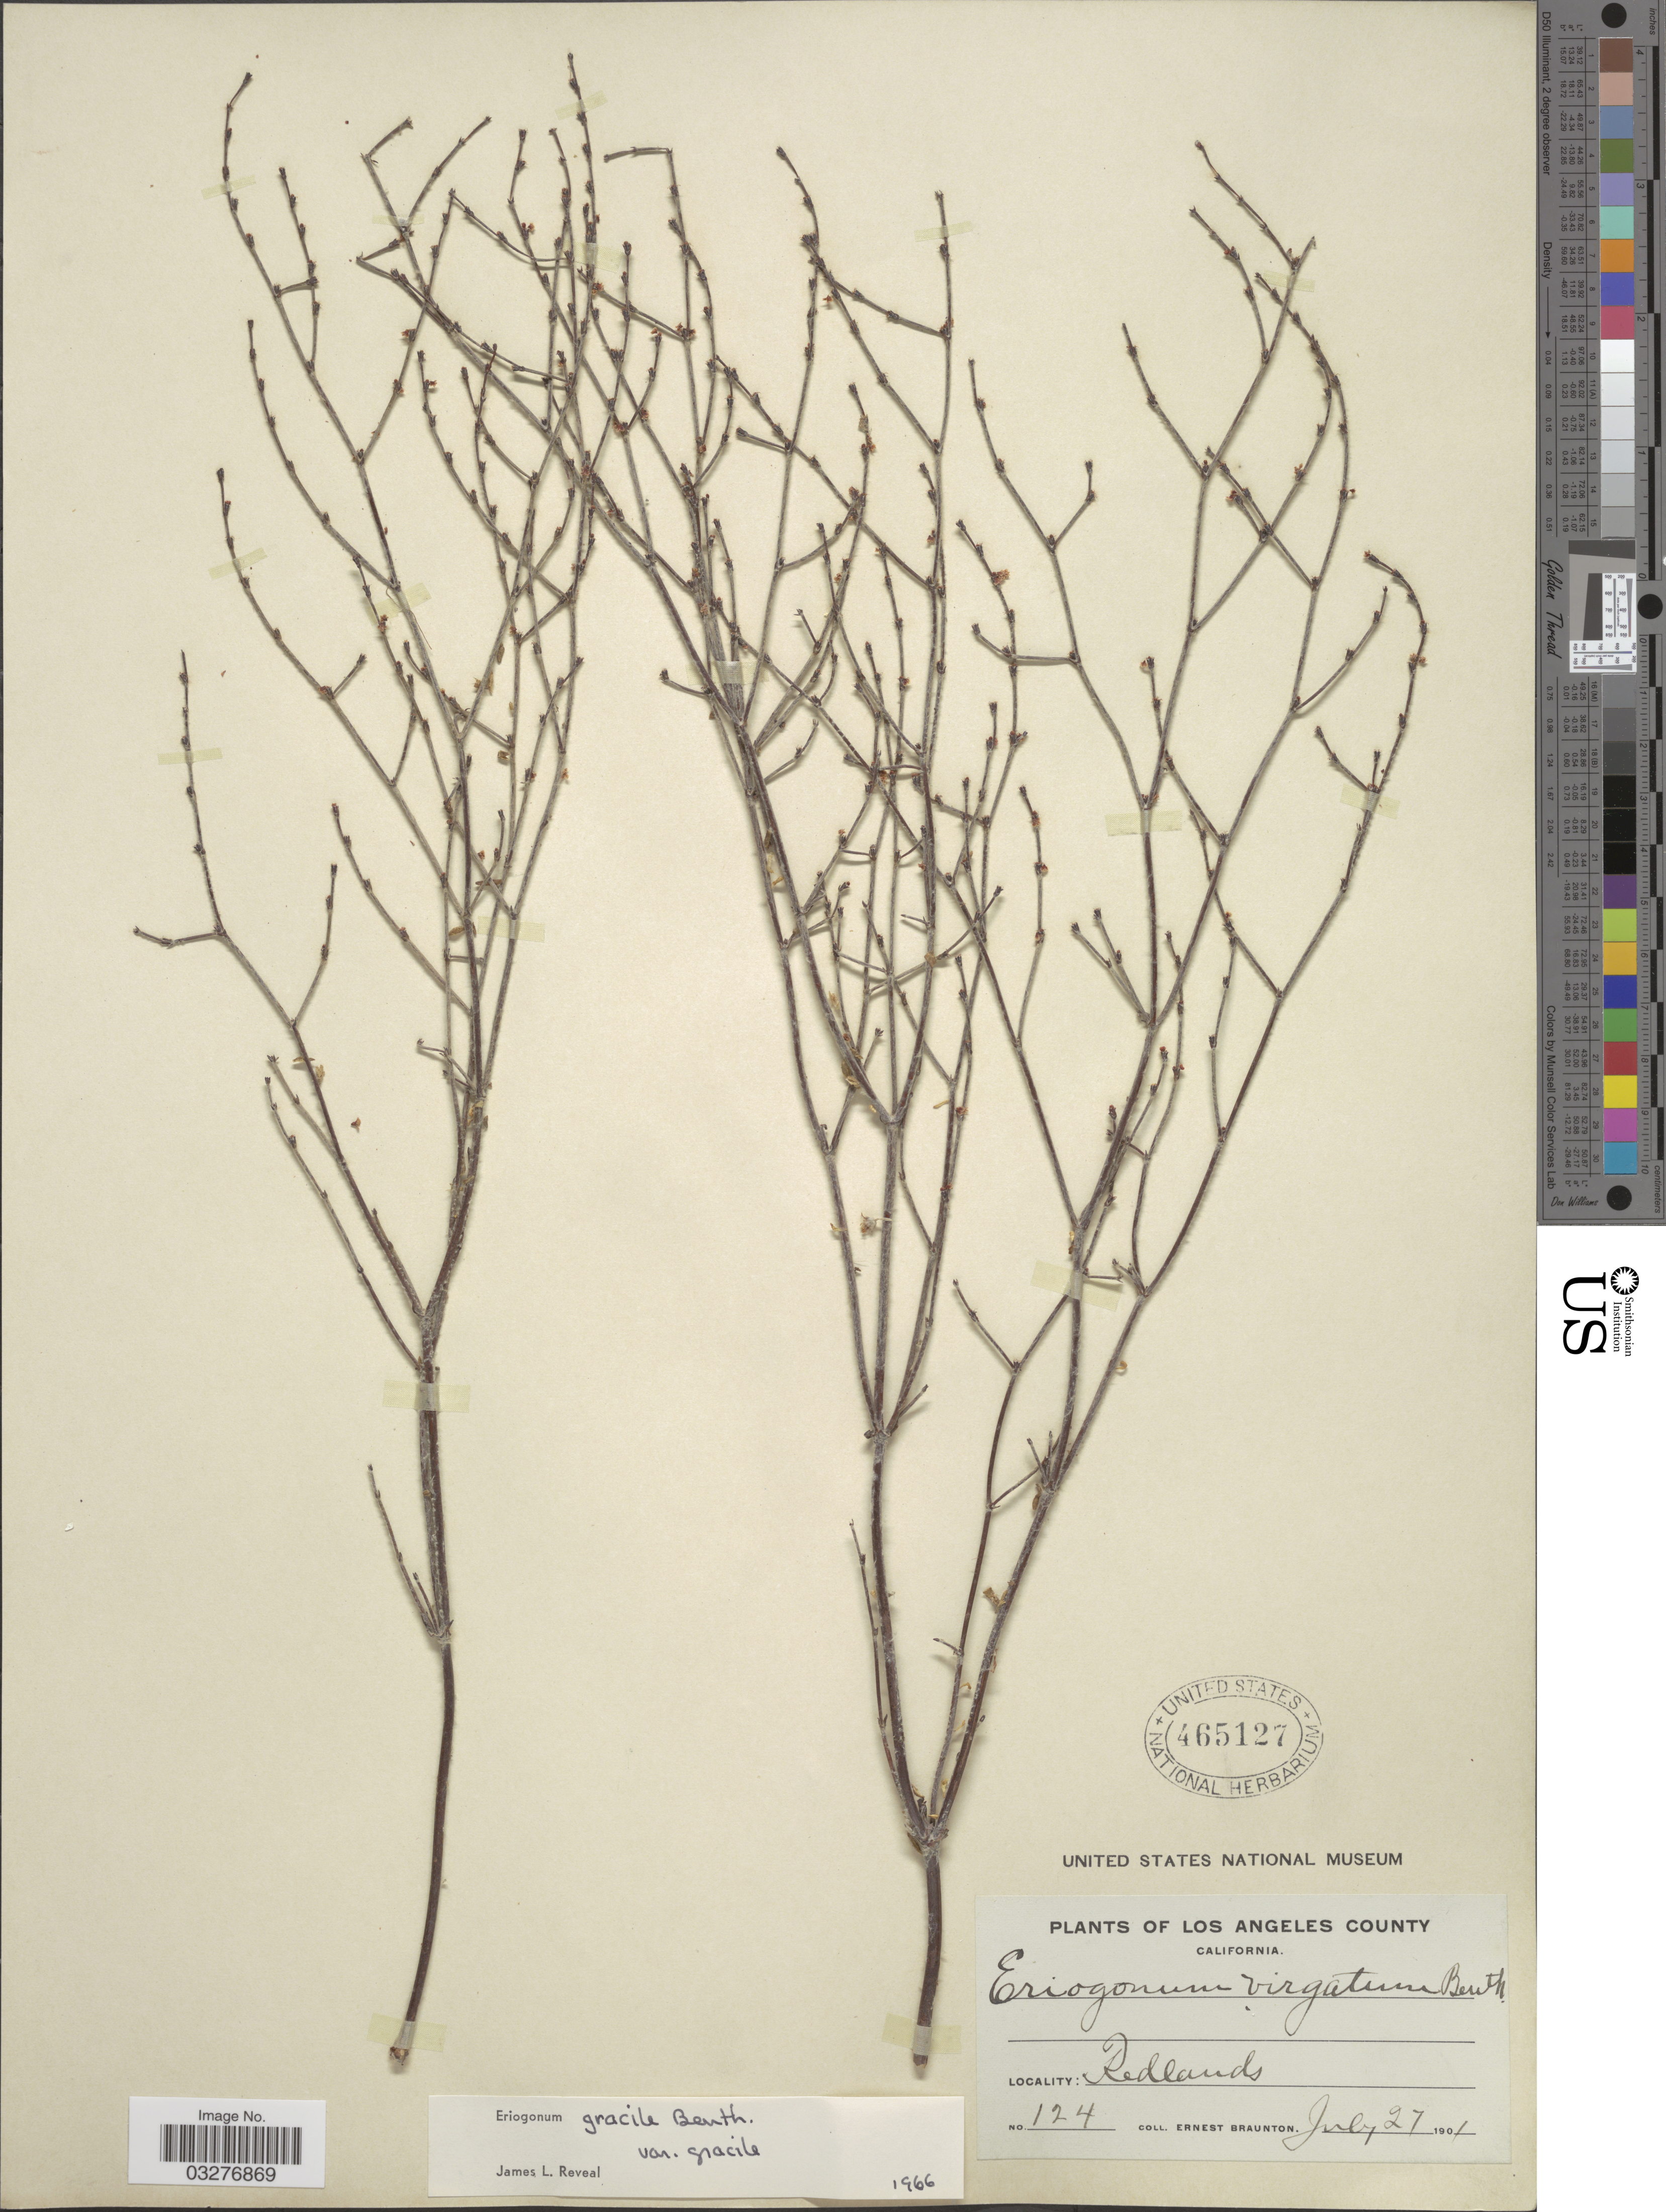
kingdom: Plantae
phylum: Tracheophyta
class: Magnoliopsida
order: Caryophyllales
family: Polygonaceae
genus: Eriogonum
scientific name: Eriogonum gracile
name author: Benth.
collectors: E. Braunton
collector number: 124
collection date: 1901-07-27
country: United States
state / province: California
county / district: Los Angeles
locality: Los Angeles County. Redlands.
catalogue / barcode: US 465127